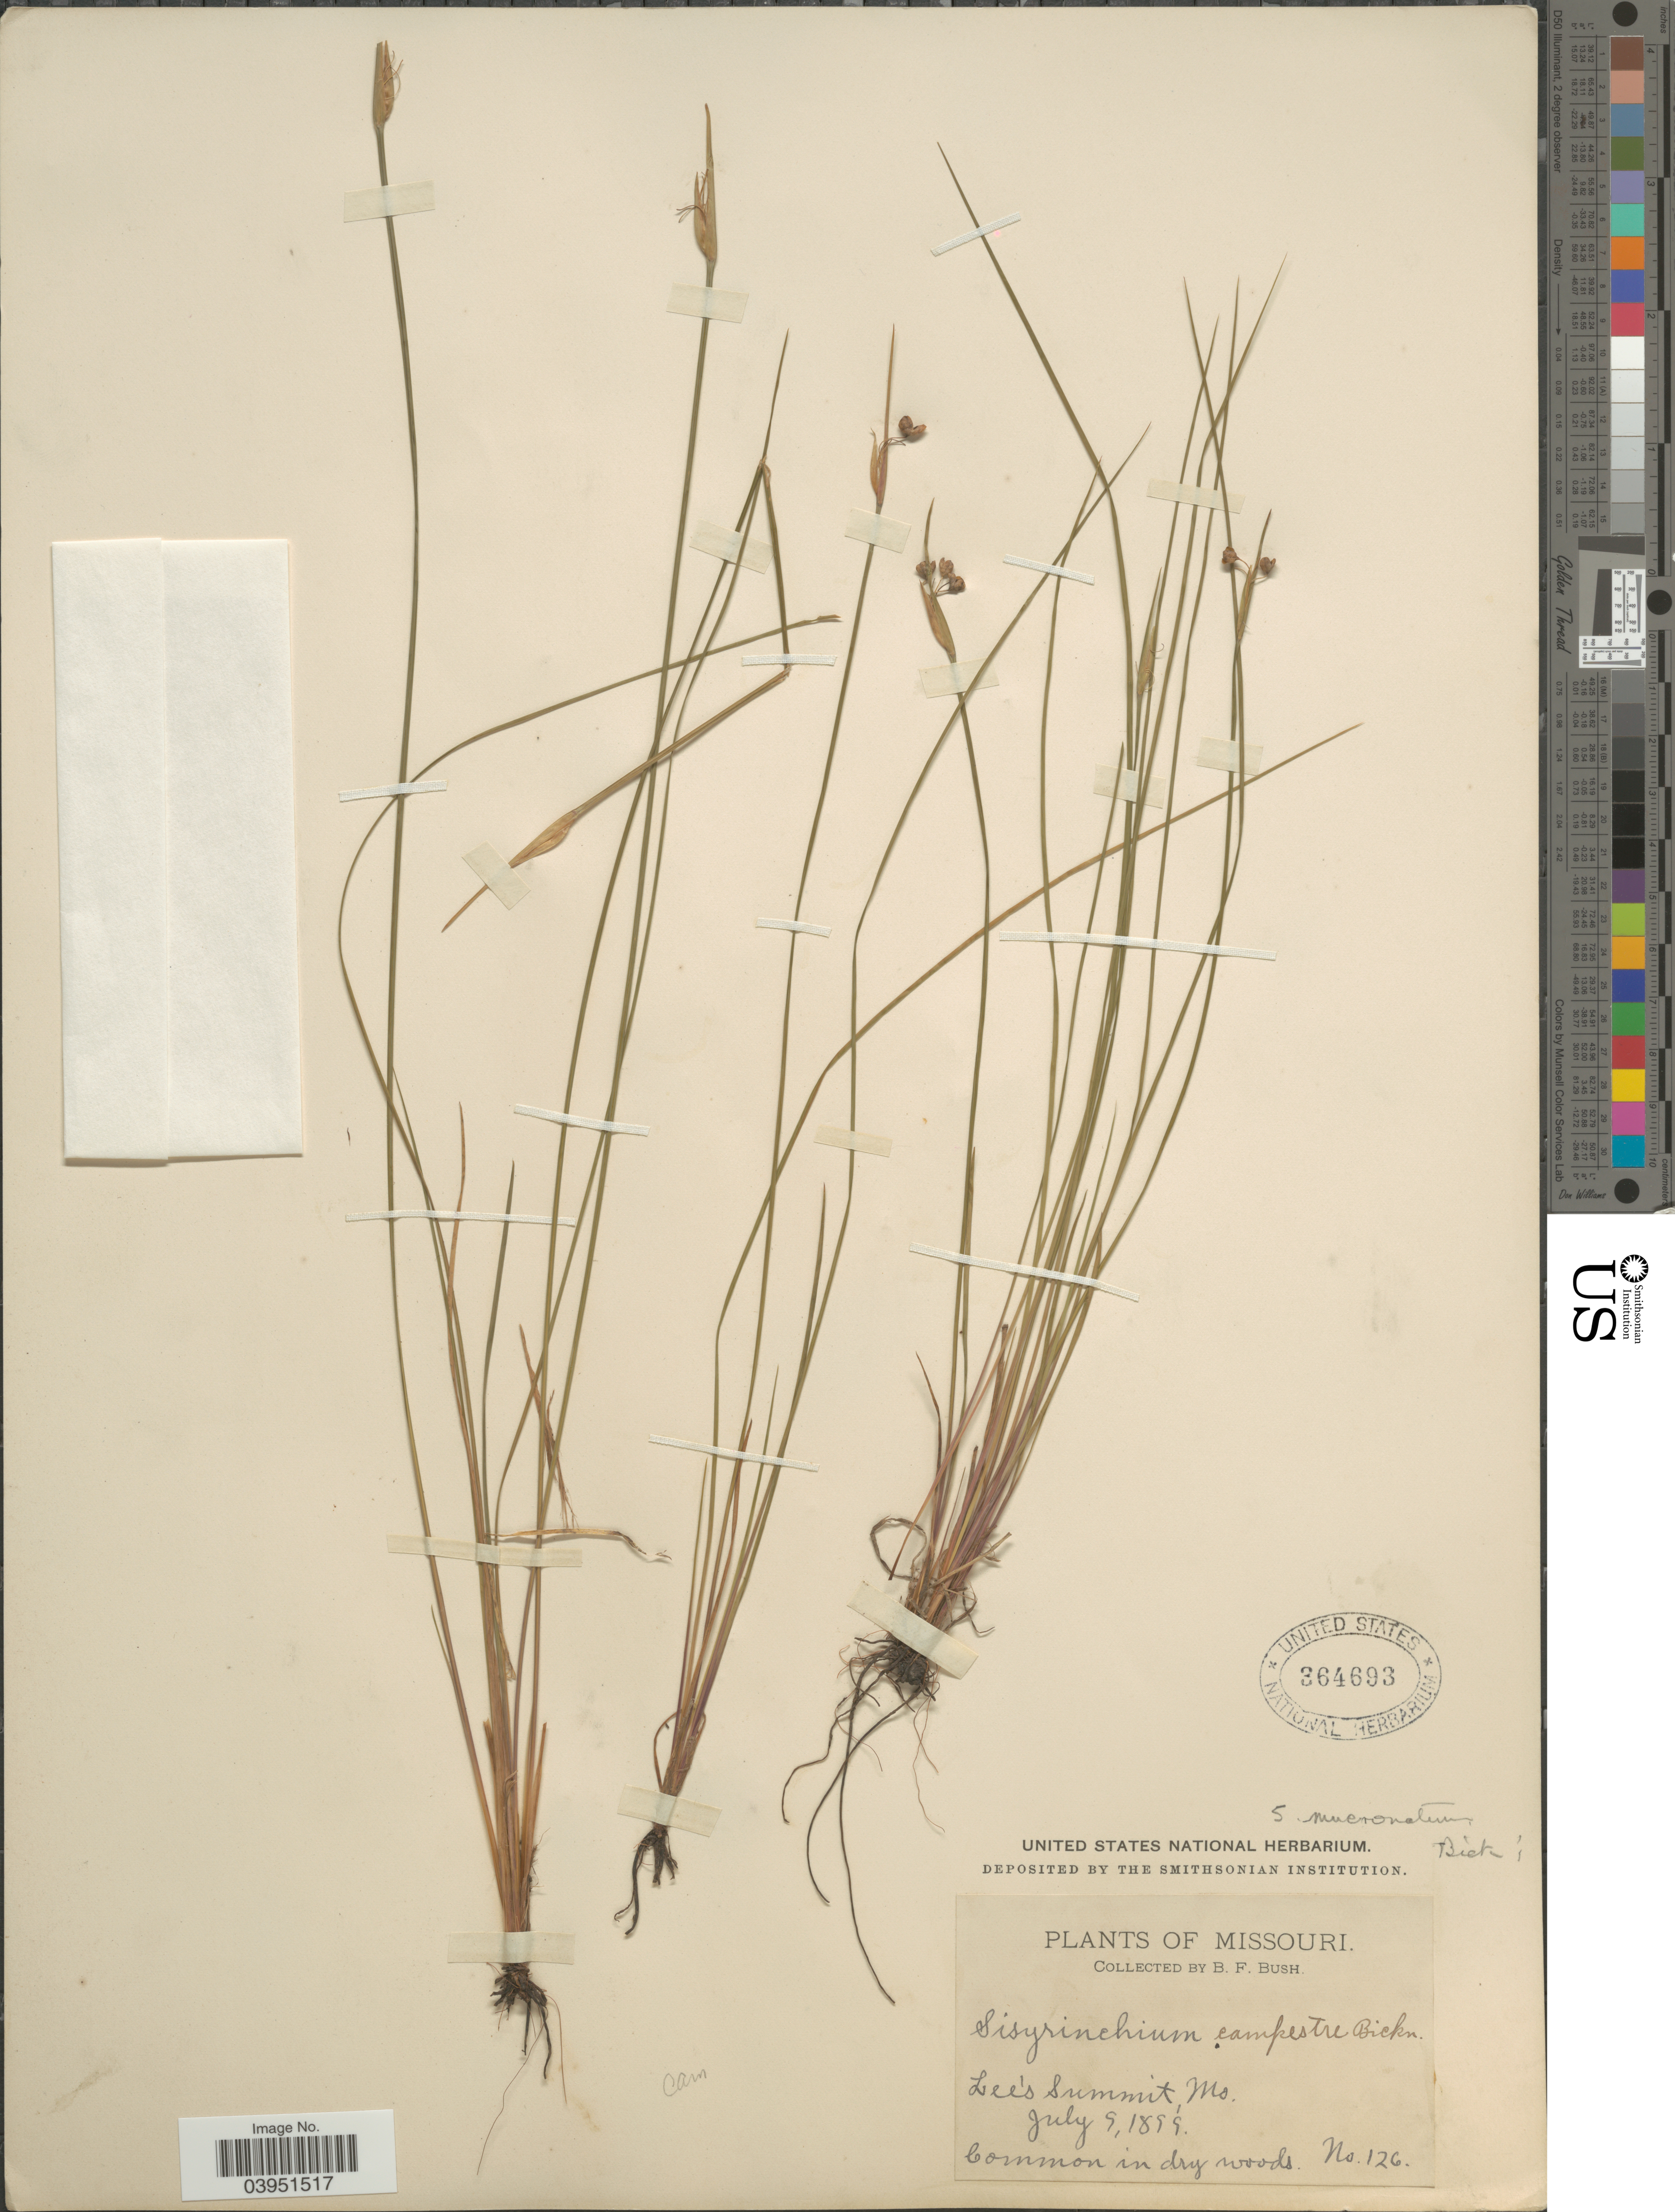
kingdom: Plantae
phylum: Tracheophyta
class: Liliopsida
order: Asparagales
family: Iridaceae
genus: Sisyrinchium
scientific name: Sisyrinchium mucronatum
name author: Michx.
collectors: B. F. Bush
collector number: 126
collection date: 1899-07-09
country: United States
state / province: Missouri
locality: Lee's Summit.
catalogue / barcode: US 364693